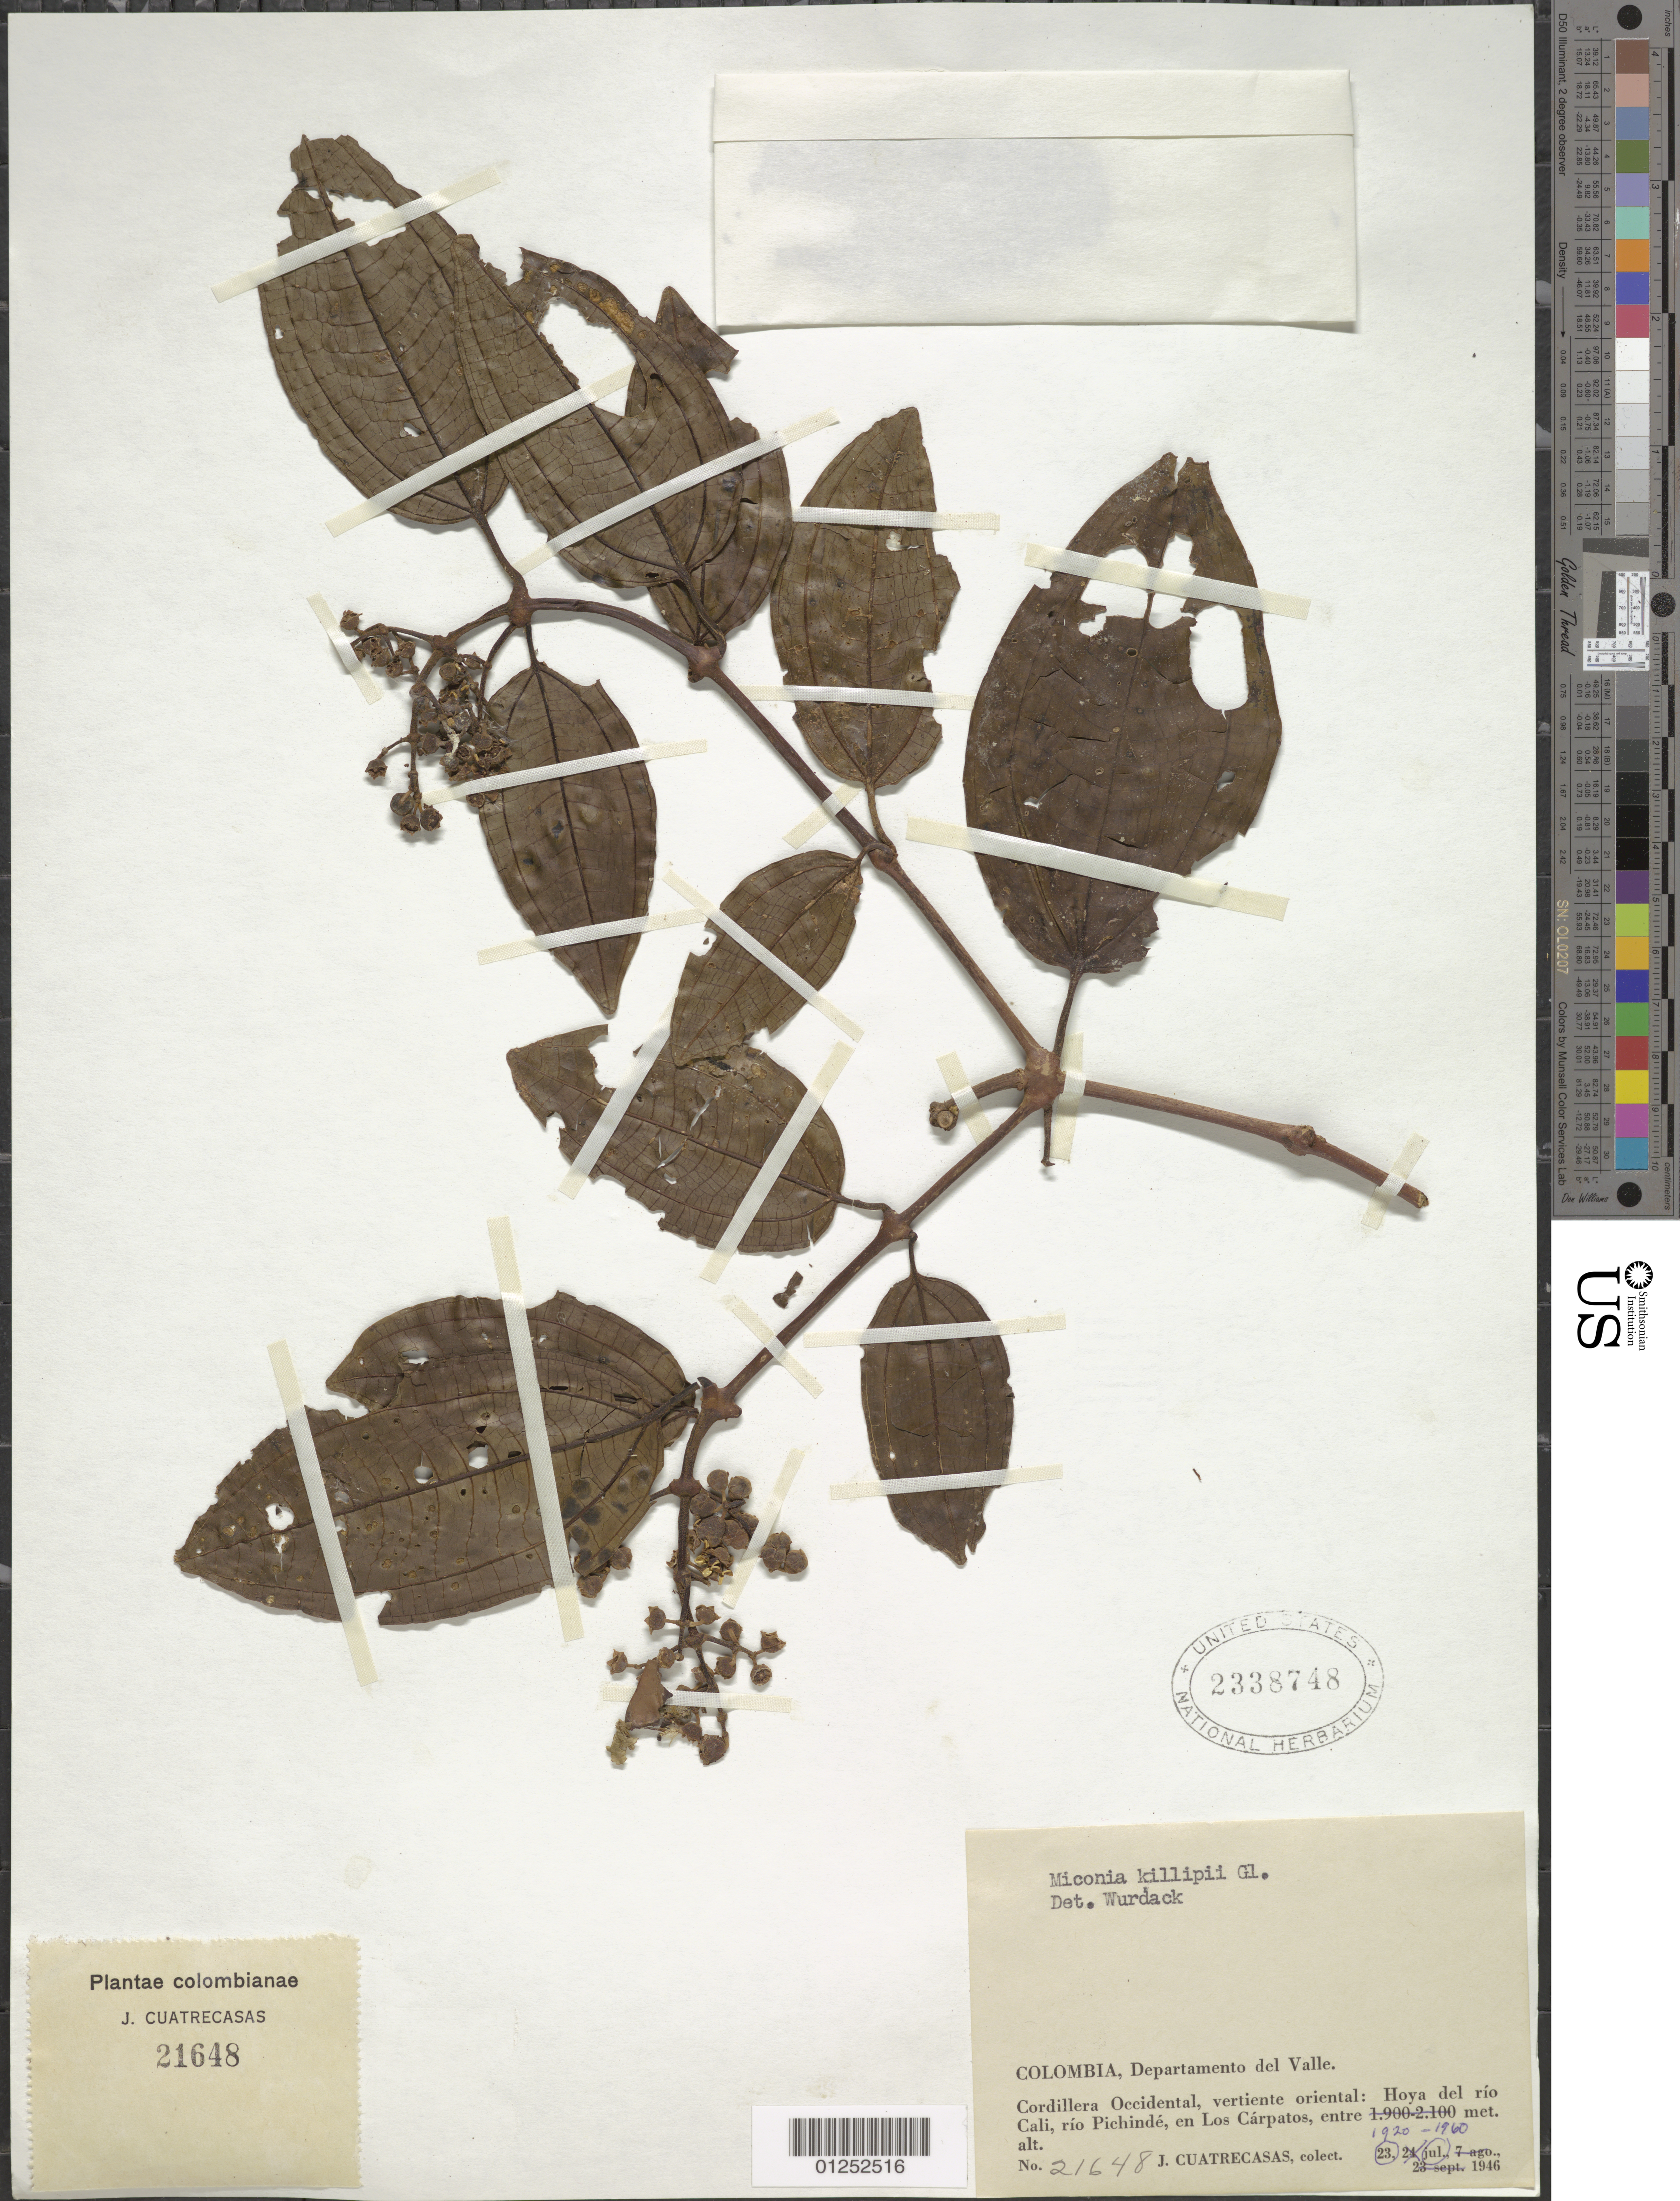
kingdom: Plantae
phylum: Tracheophyta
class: Magnoliopsida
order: Myrtales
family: Melastomataceae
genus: Miconia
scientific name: Miconia loreyoides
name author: Triana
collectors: J. Cuatrecasas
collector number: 21648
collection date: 1946-07-23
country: Colombia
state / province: Valle del Cauca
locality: Cordillera de Occidental, vertiente oriental: Hoya del río Cali, vertiente derecha del río Pichindé, en Los Cárpatos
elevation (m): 1900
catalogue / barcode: US 2338748